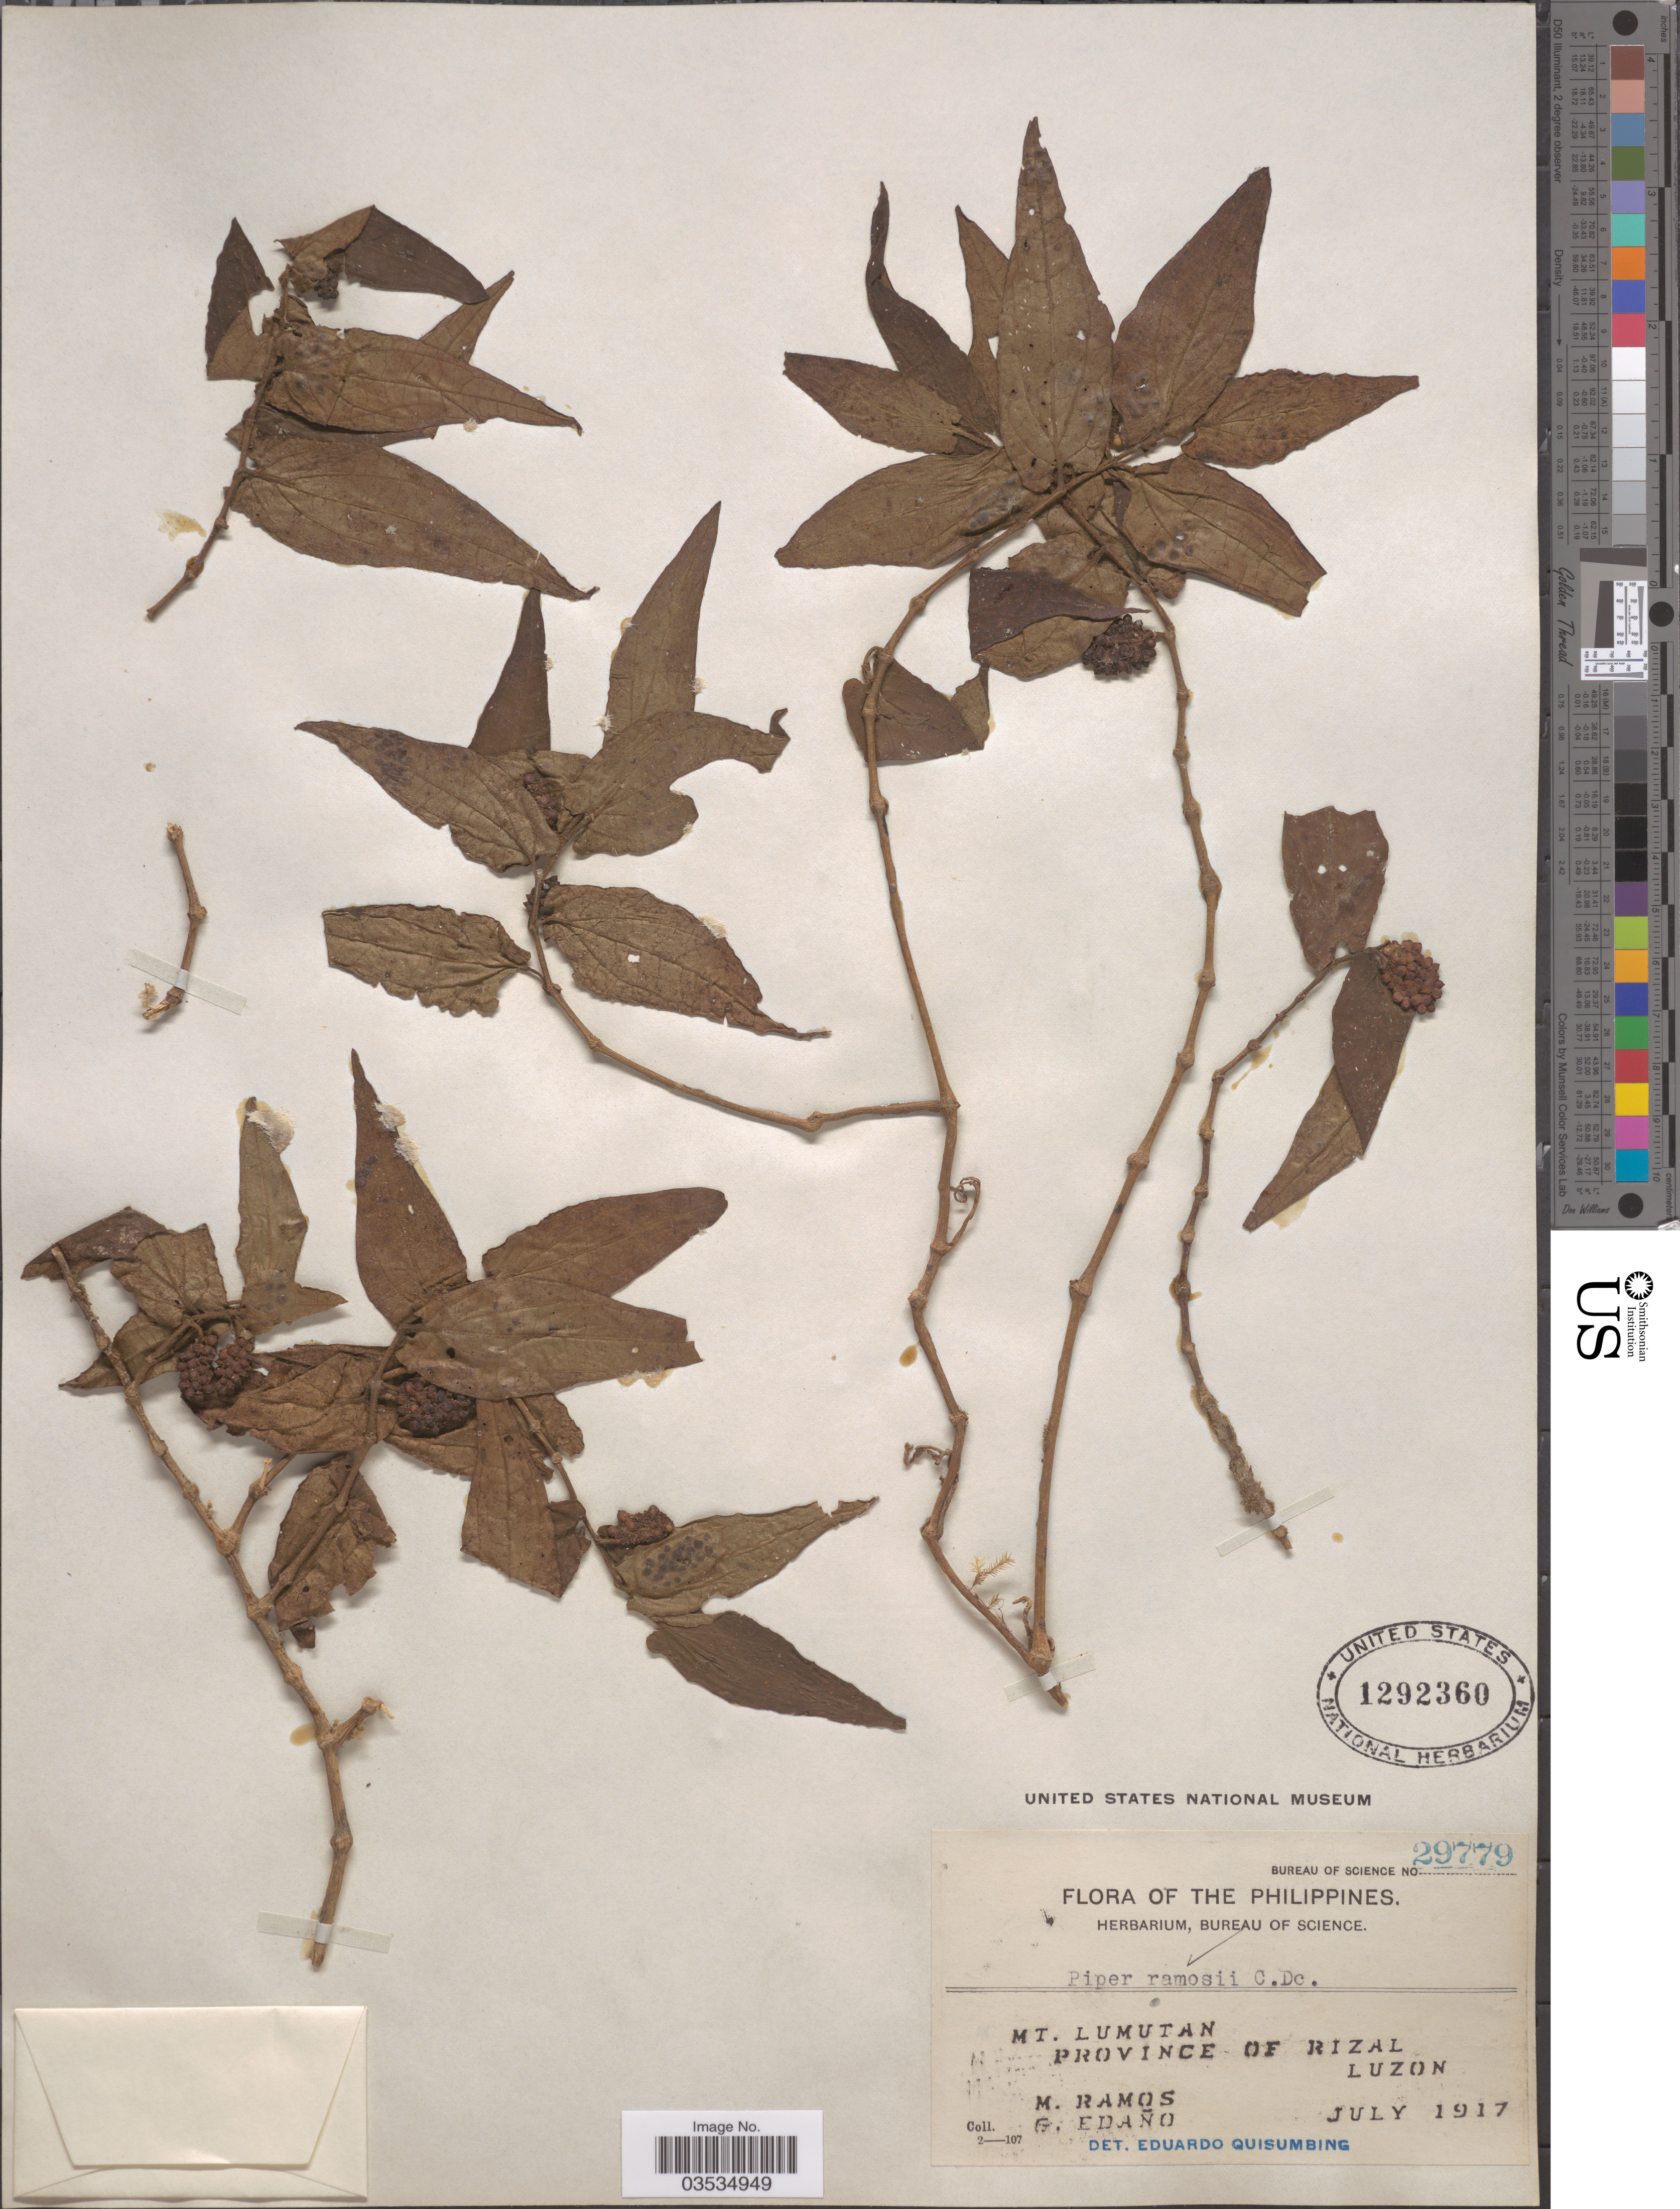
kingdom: Plantae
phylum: Tracheophyta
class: Magnoliopsida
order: Piperales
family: Piperaceae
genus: Piper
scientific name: Piper ramosii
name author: C. DC.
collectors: M. Ramos & G. Edaño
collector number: Bureau of Science 29779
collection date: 1917-07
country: Philippines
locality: Mt. Lumutan. Province of Rizal. Luzon.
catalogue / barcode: US 1292360